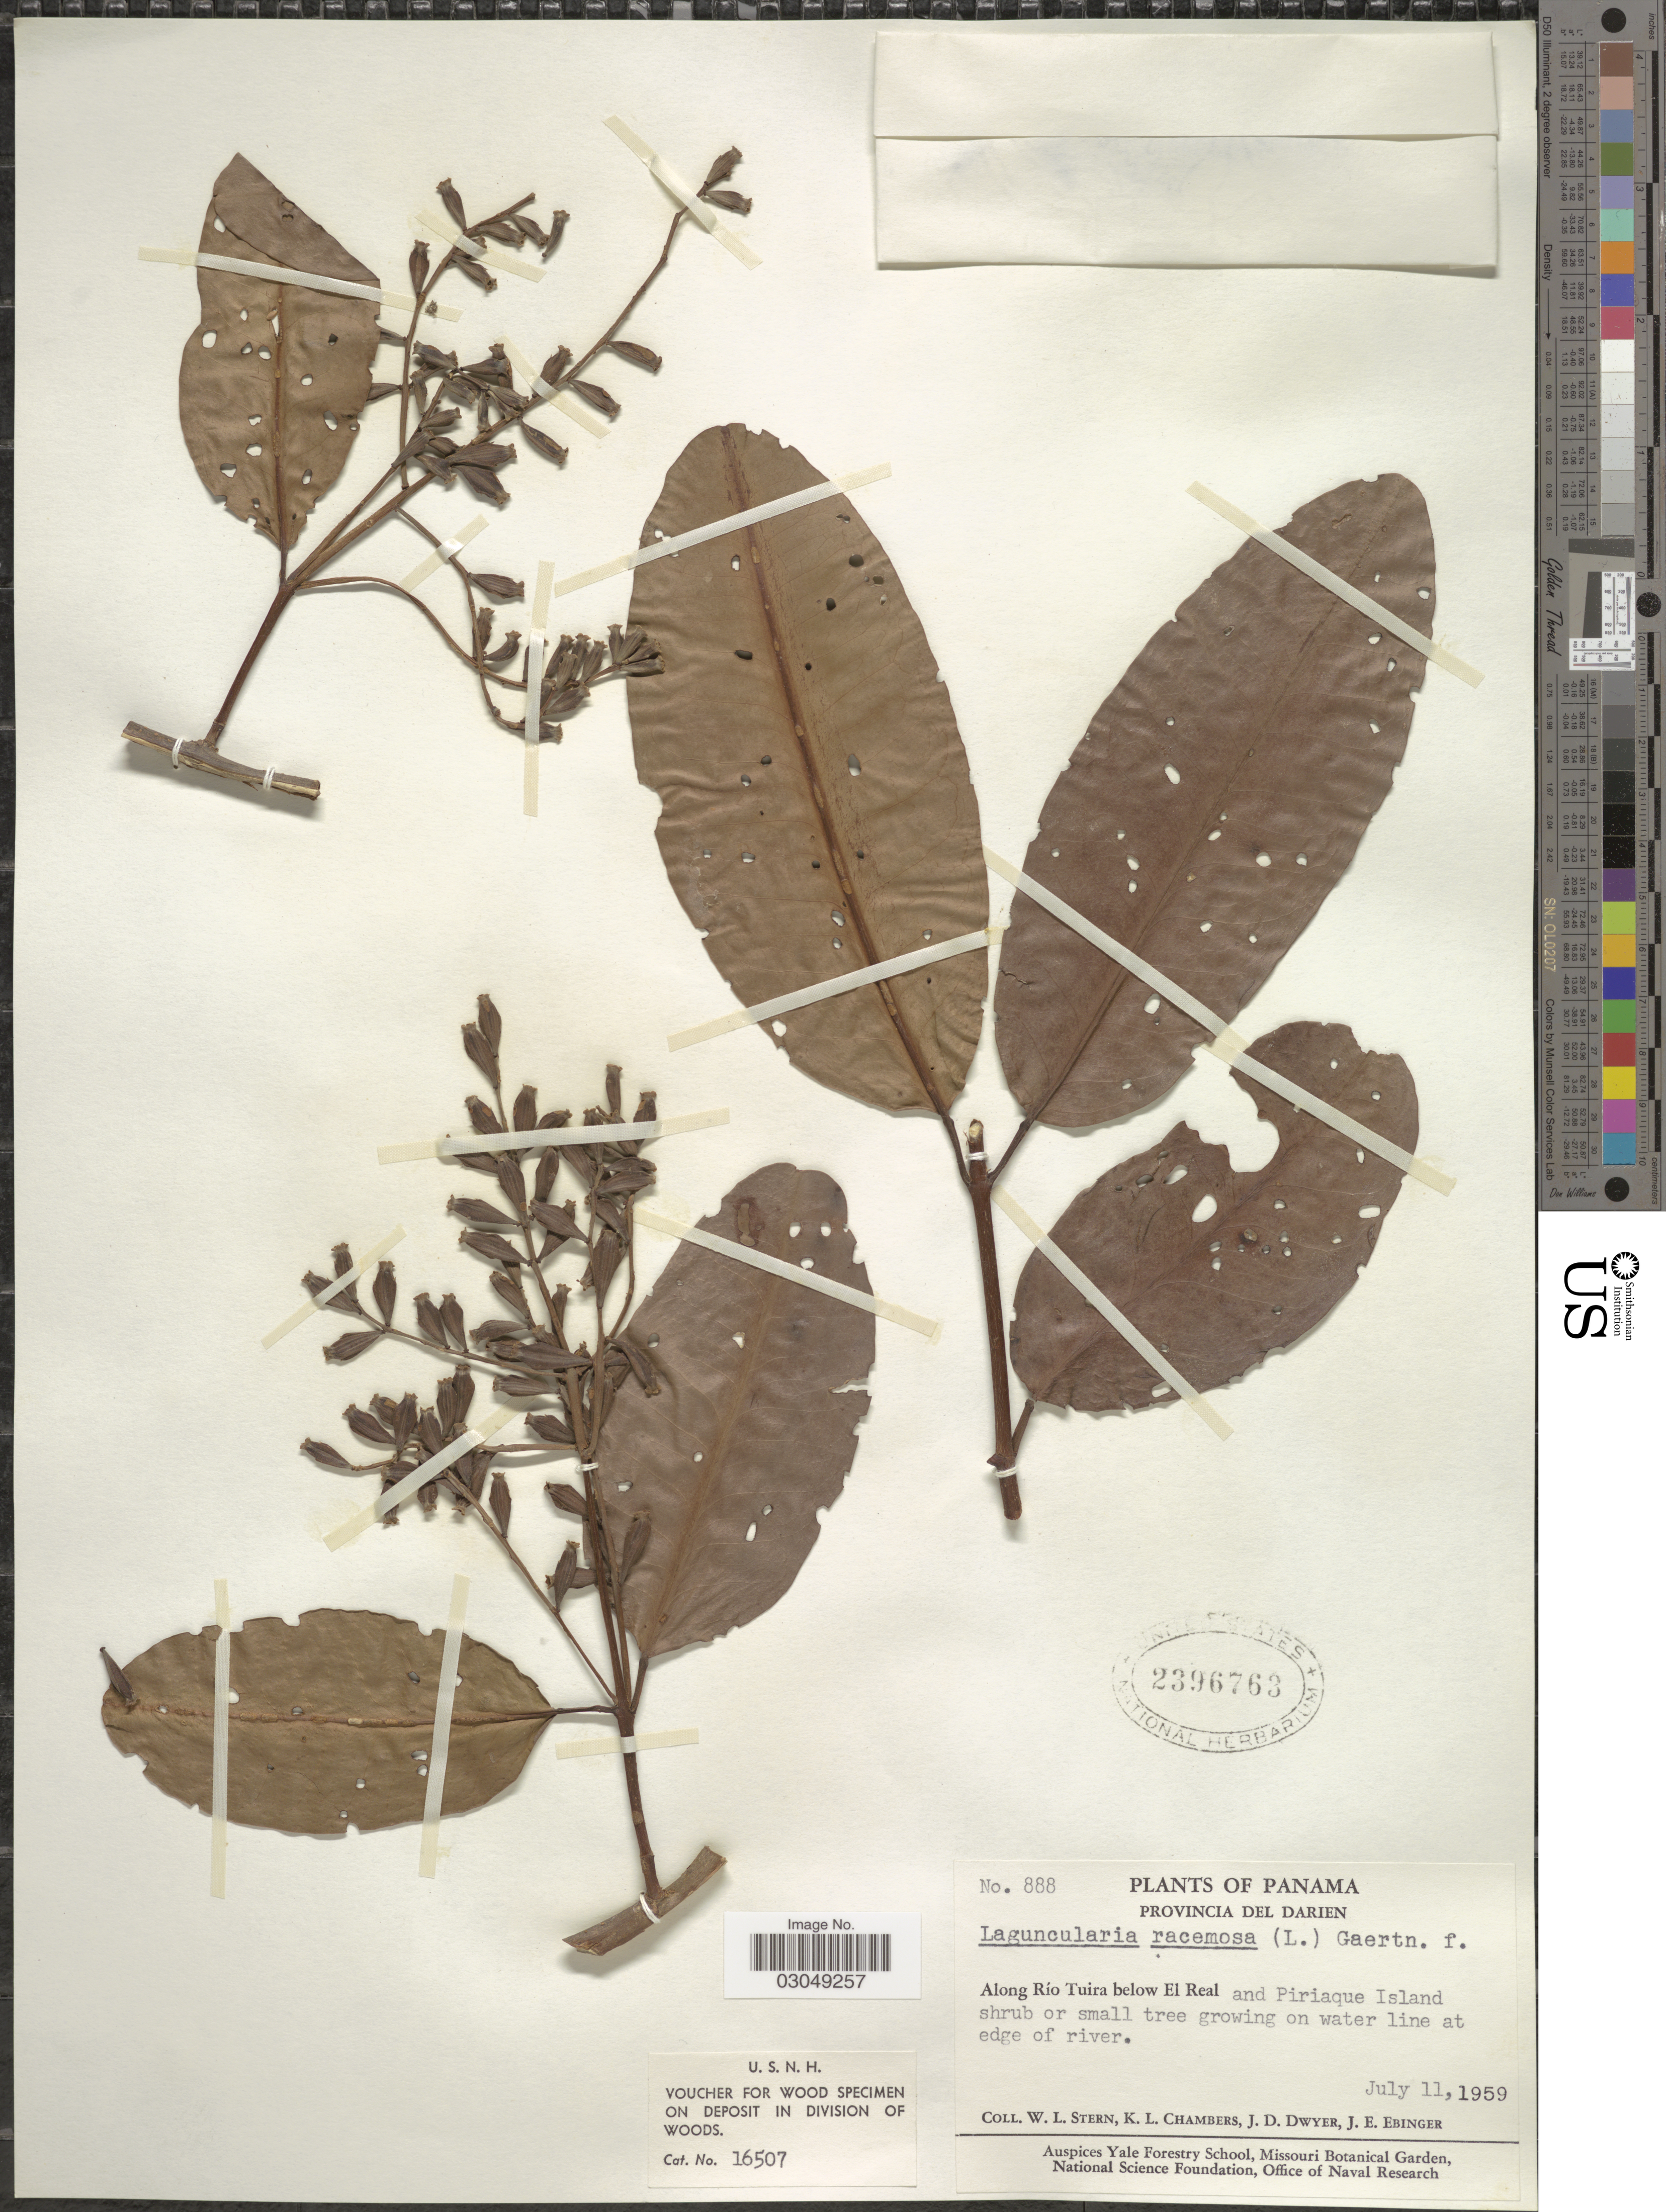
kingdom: Plantae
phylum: Tracheophyta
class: Magnoliopsida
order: Myrtales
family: Combretaceae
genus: Laguncularia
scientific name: Laguncularia racemosa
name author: (L.) C.F. Gaertn.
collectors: W. L. Stern, K. Chambers, J. D. Dwyer & J. Ebinger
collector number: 888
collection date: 1959-07-11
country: Panama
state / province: Darién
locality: Along Río Tuira below El Real and Piriaque Island.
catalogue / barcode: US 2396763